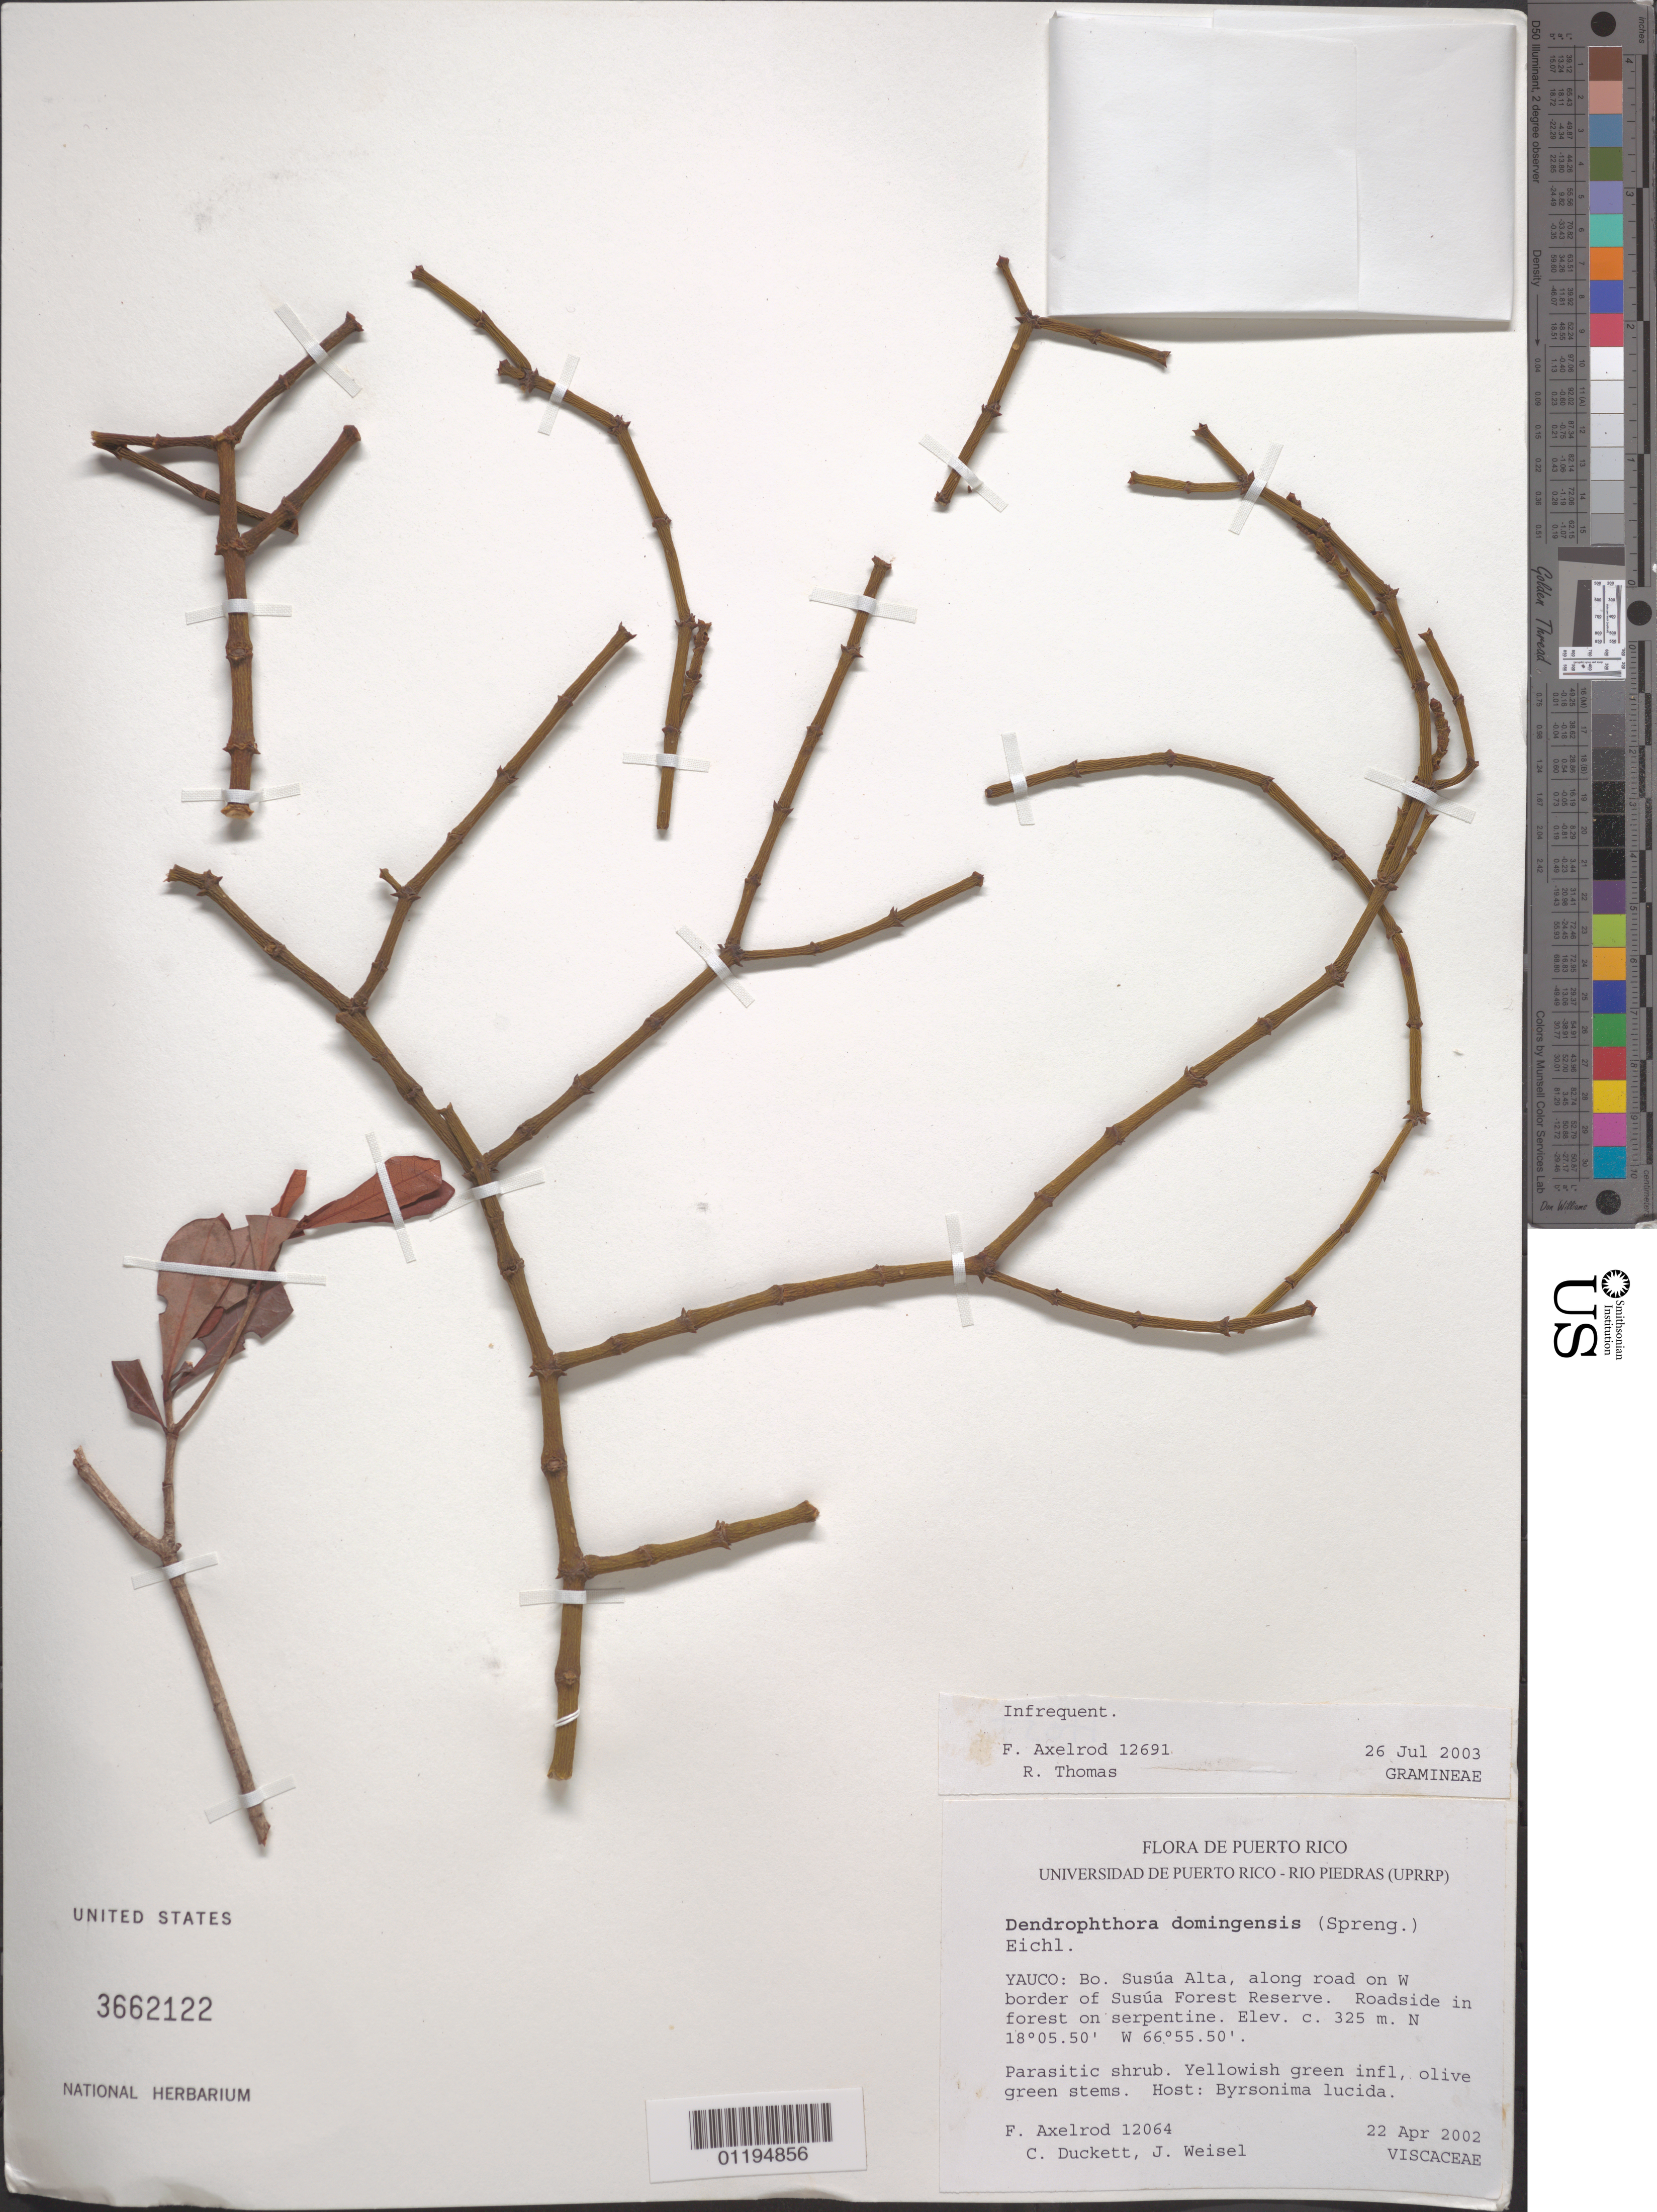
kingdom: Plantae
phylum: Tracheophyta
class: Magnoliopsida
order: Santalales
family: Viscaceae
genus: Dendrophthora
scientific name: Dendrophthora domingensis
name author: (Spreng.) Eichler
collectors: F. S. Axelrod, C. Duckett & J. Weisel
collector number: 12064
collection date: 2002-04-22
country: Puerto Rico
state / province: Yauco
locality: along rd on W border of Susua Forest Reserve.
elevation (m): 325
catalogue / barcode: US 3662122